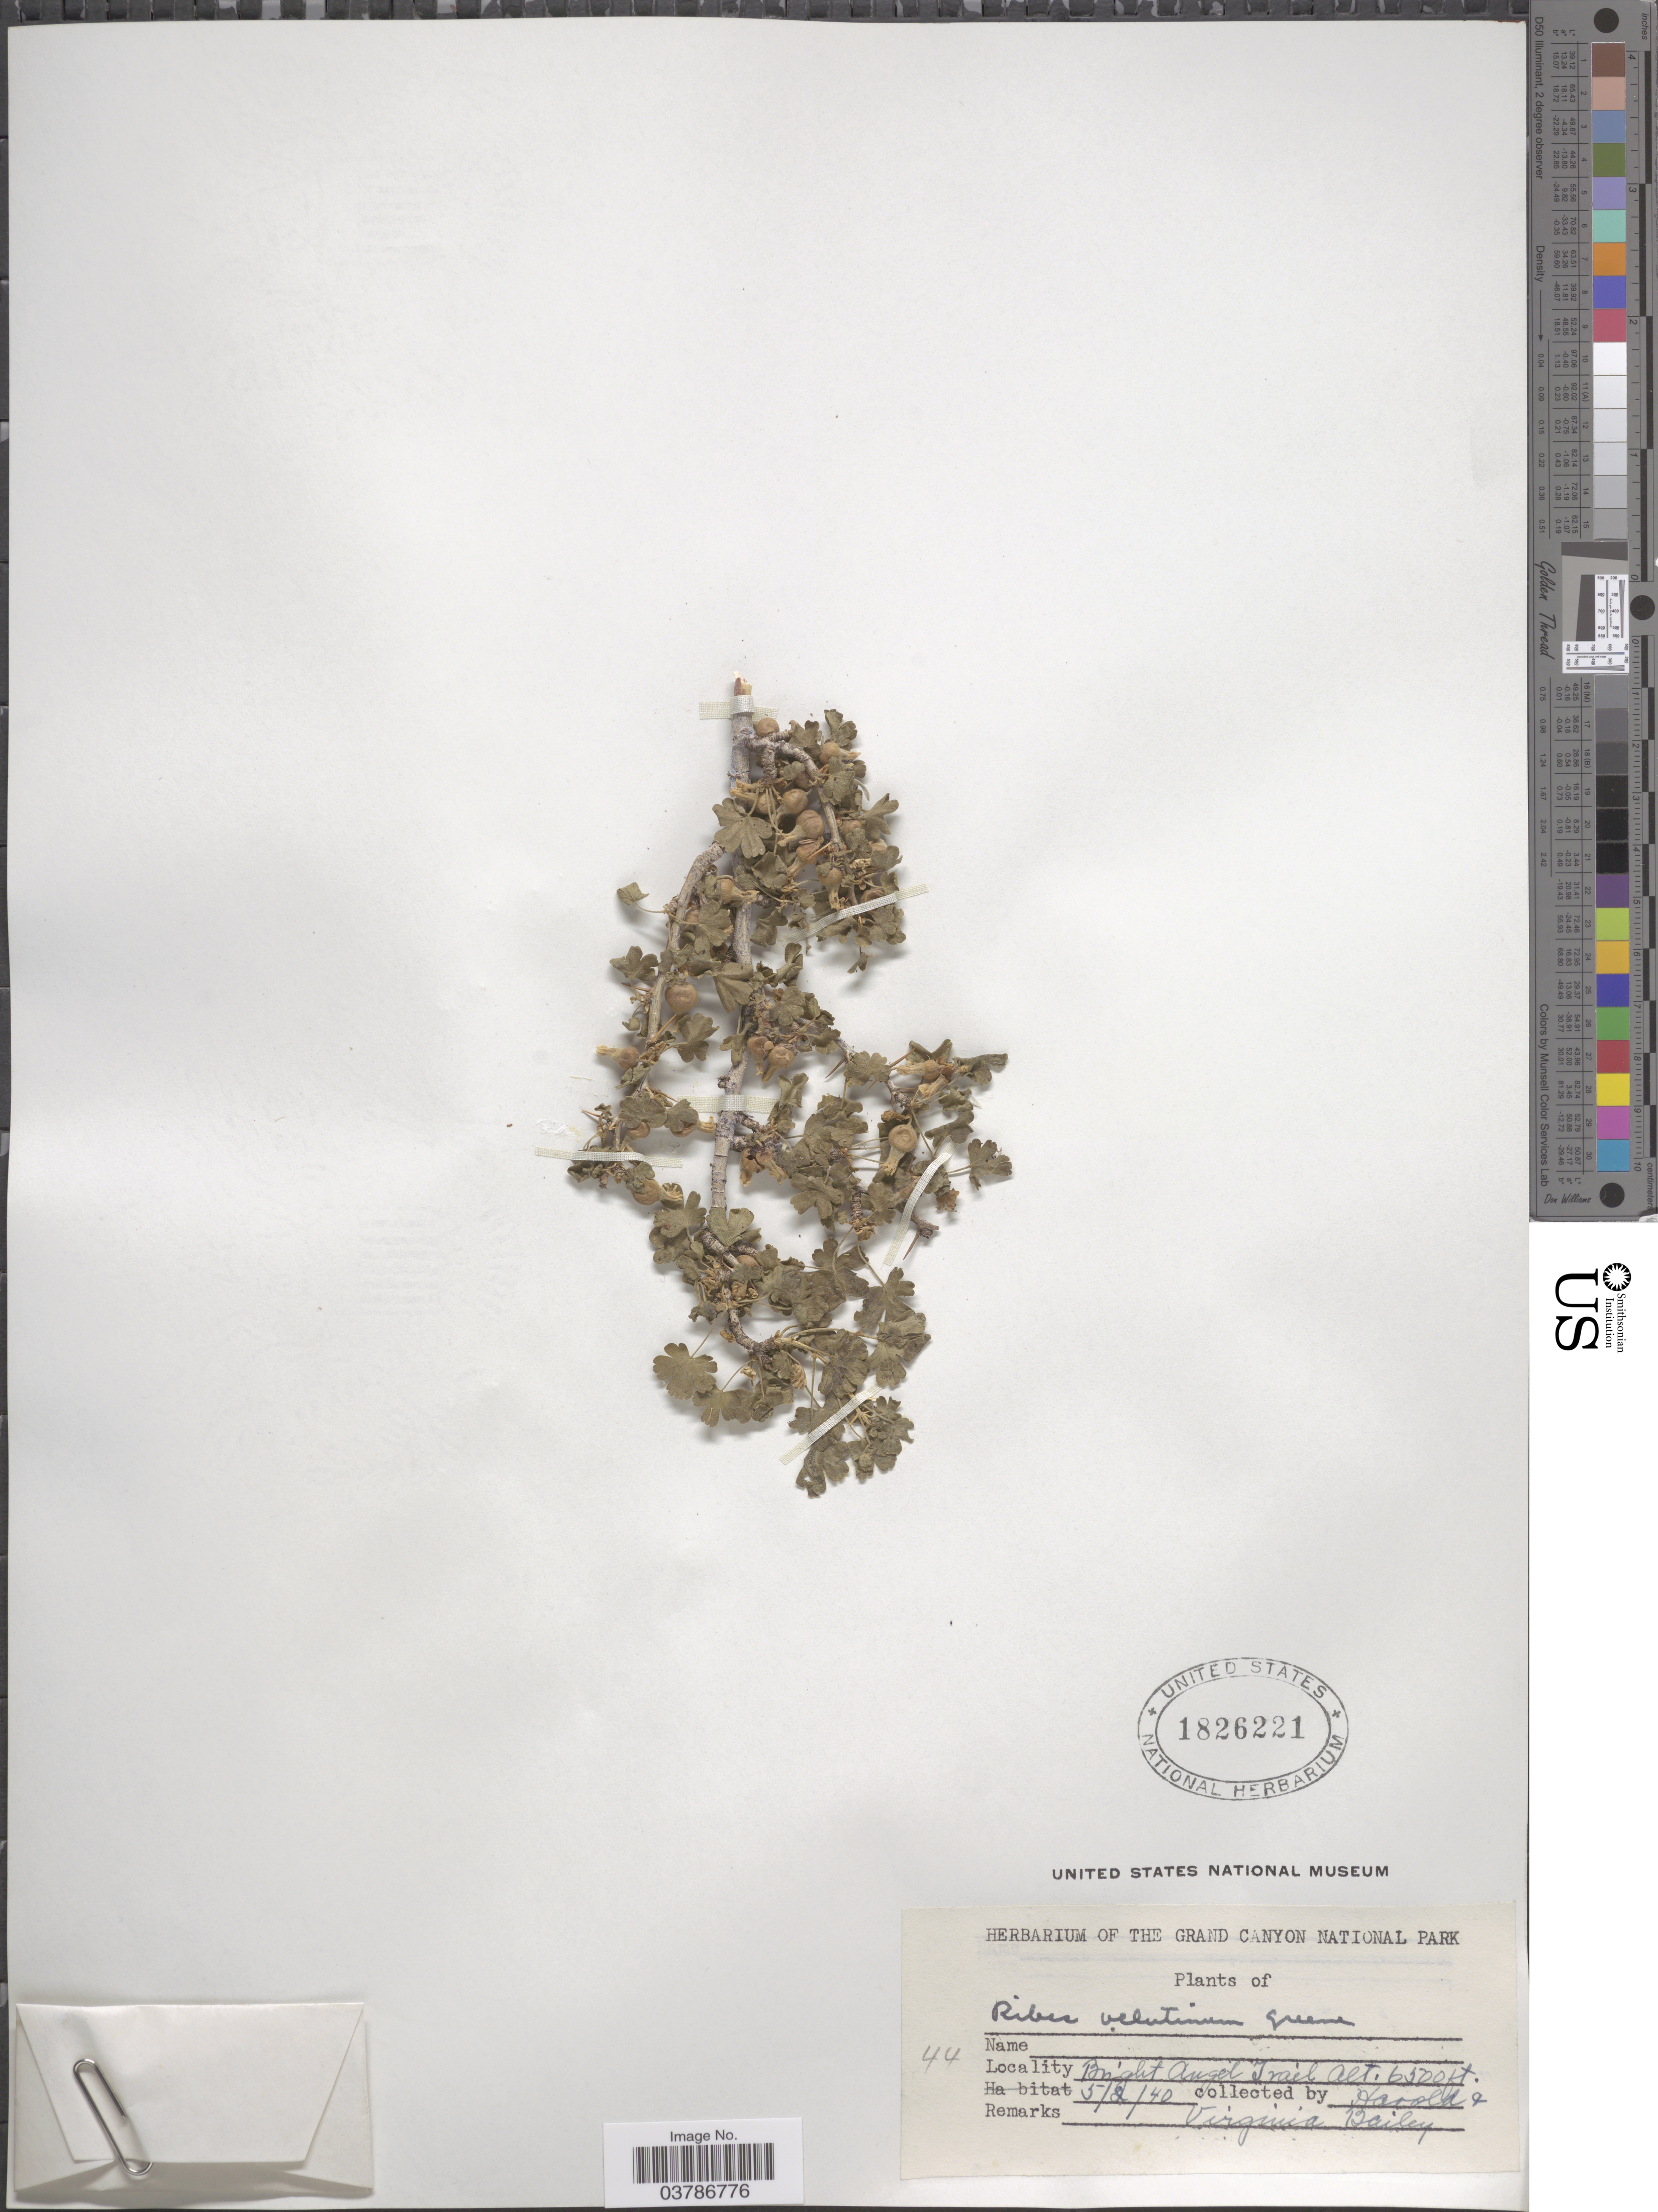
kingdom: Plantae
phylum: Tracheophyta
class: Magnoliopsida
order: Saxifragales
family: Grossulariaceae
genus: Ribes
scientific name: Ribes velutinum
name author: Greene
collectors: H. Bailey & V. L. Bailey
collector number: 44?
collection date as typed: Transcribed d/m/y: 2/5/40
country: United States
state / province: Arizona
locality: Bright Angel Trail.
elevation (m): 1981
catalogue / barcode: US 1826221